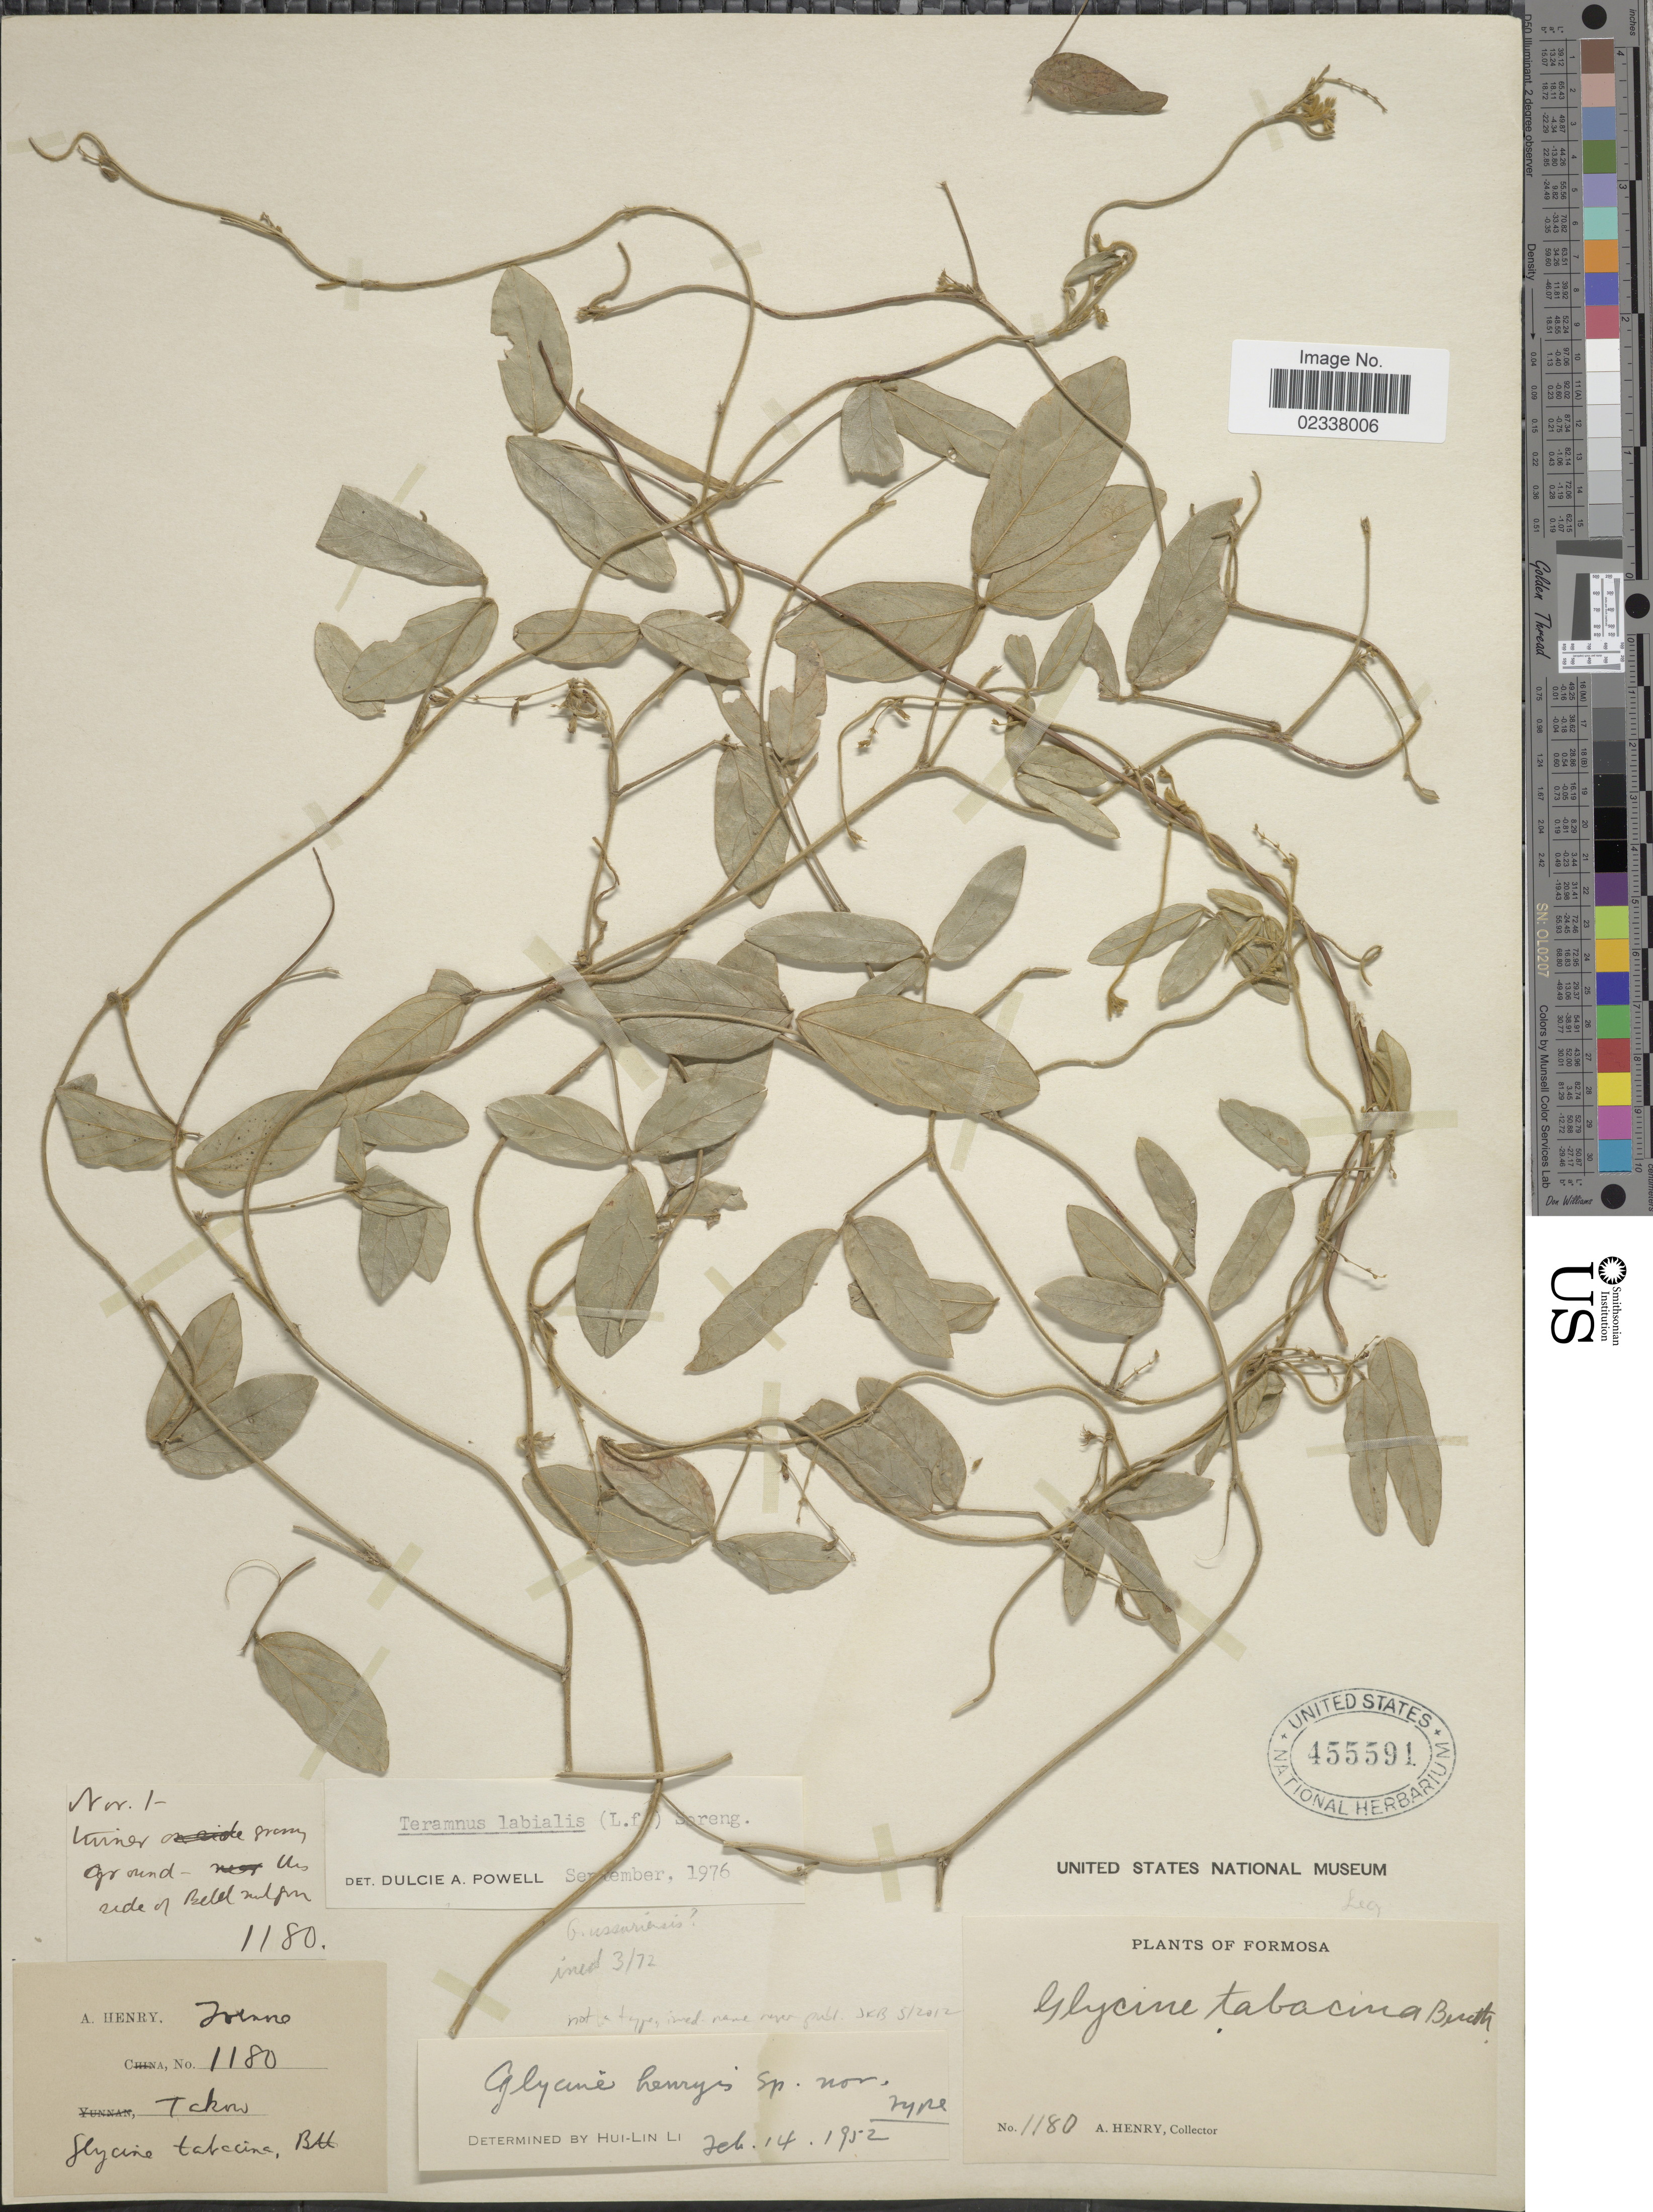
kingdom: Plantae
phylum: Tracheophyta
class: Magnoliopsida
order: Fabales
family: Fabaceae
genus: Teramnus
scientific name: Teramnus labialis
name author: (L. f.) Spreng.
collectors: A. Henry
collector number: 1180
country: Taiwan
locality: Formosa, Takow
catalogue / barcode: US 455591